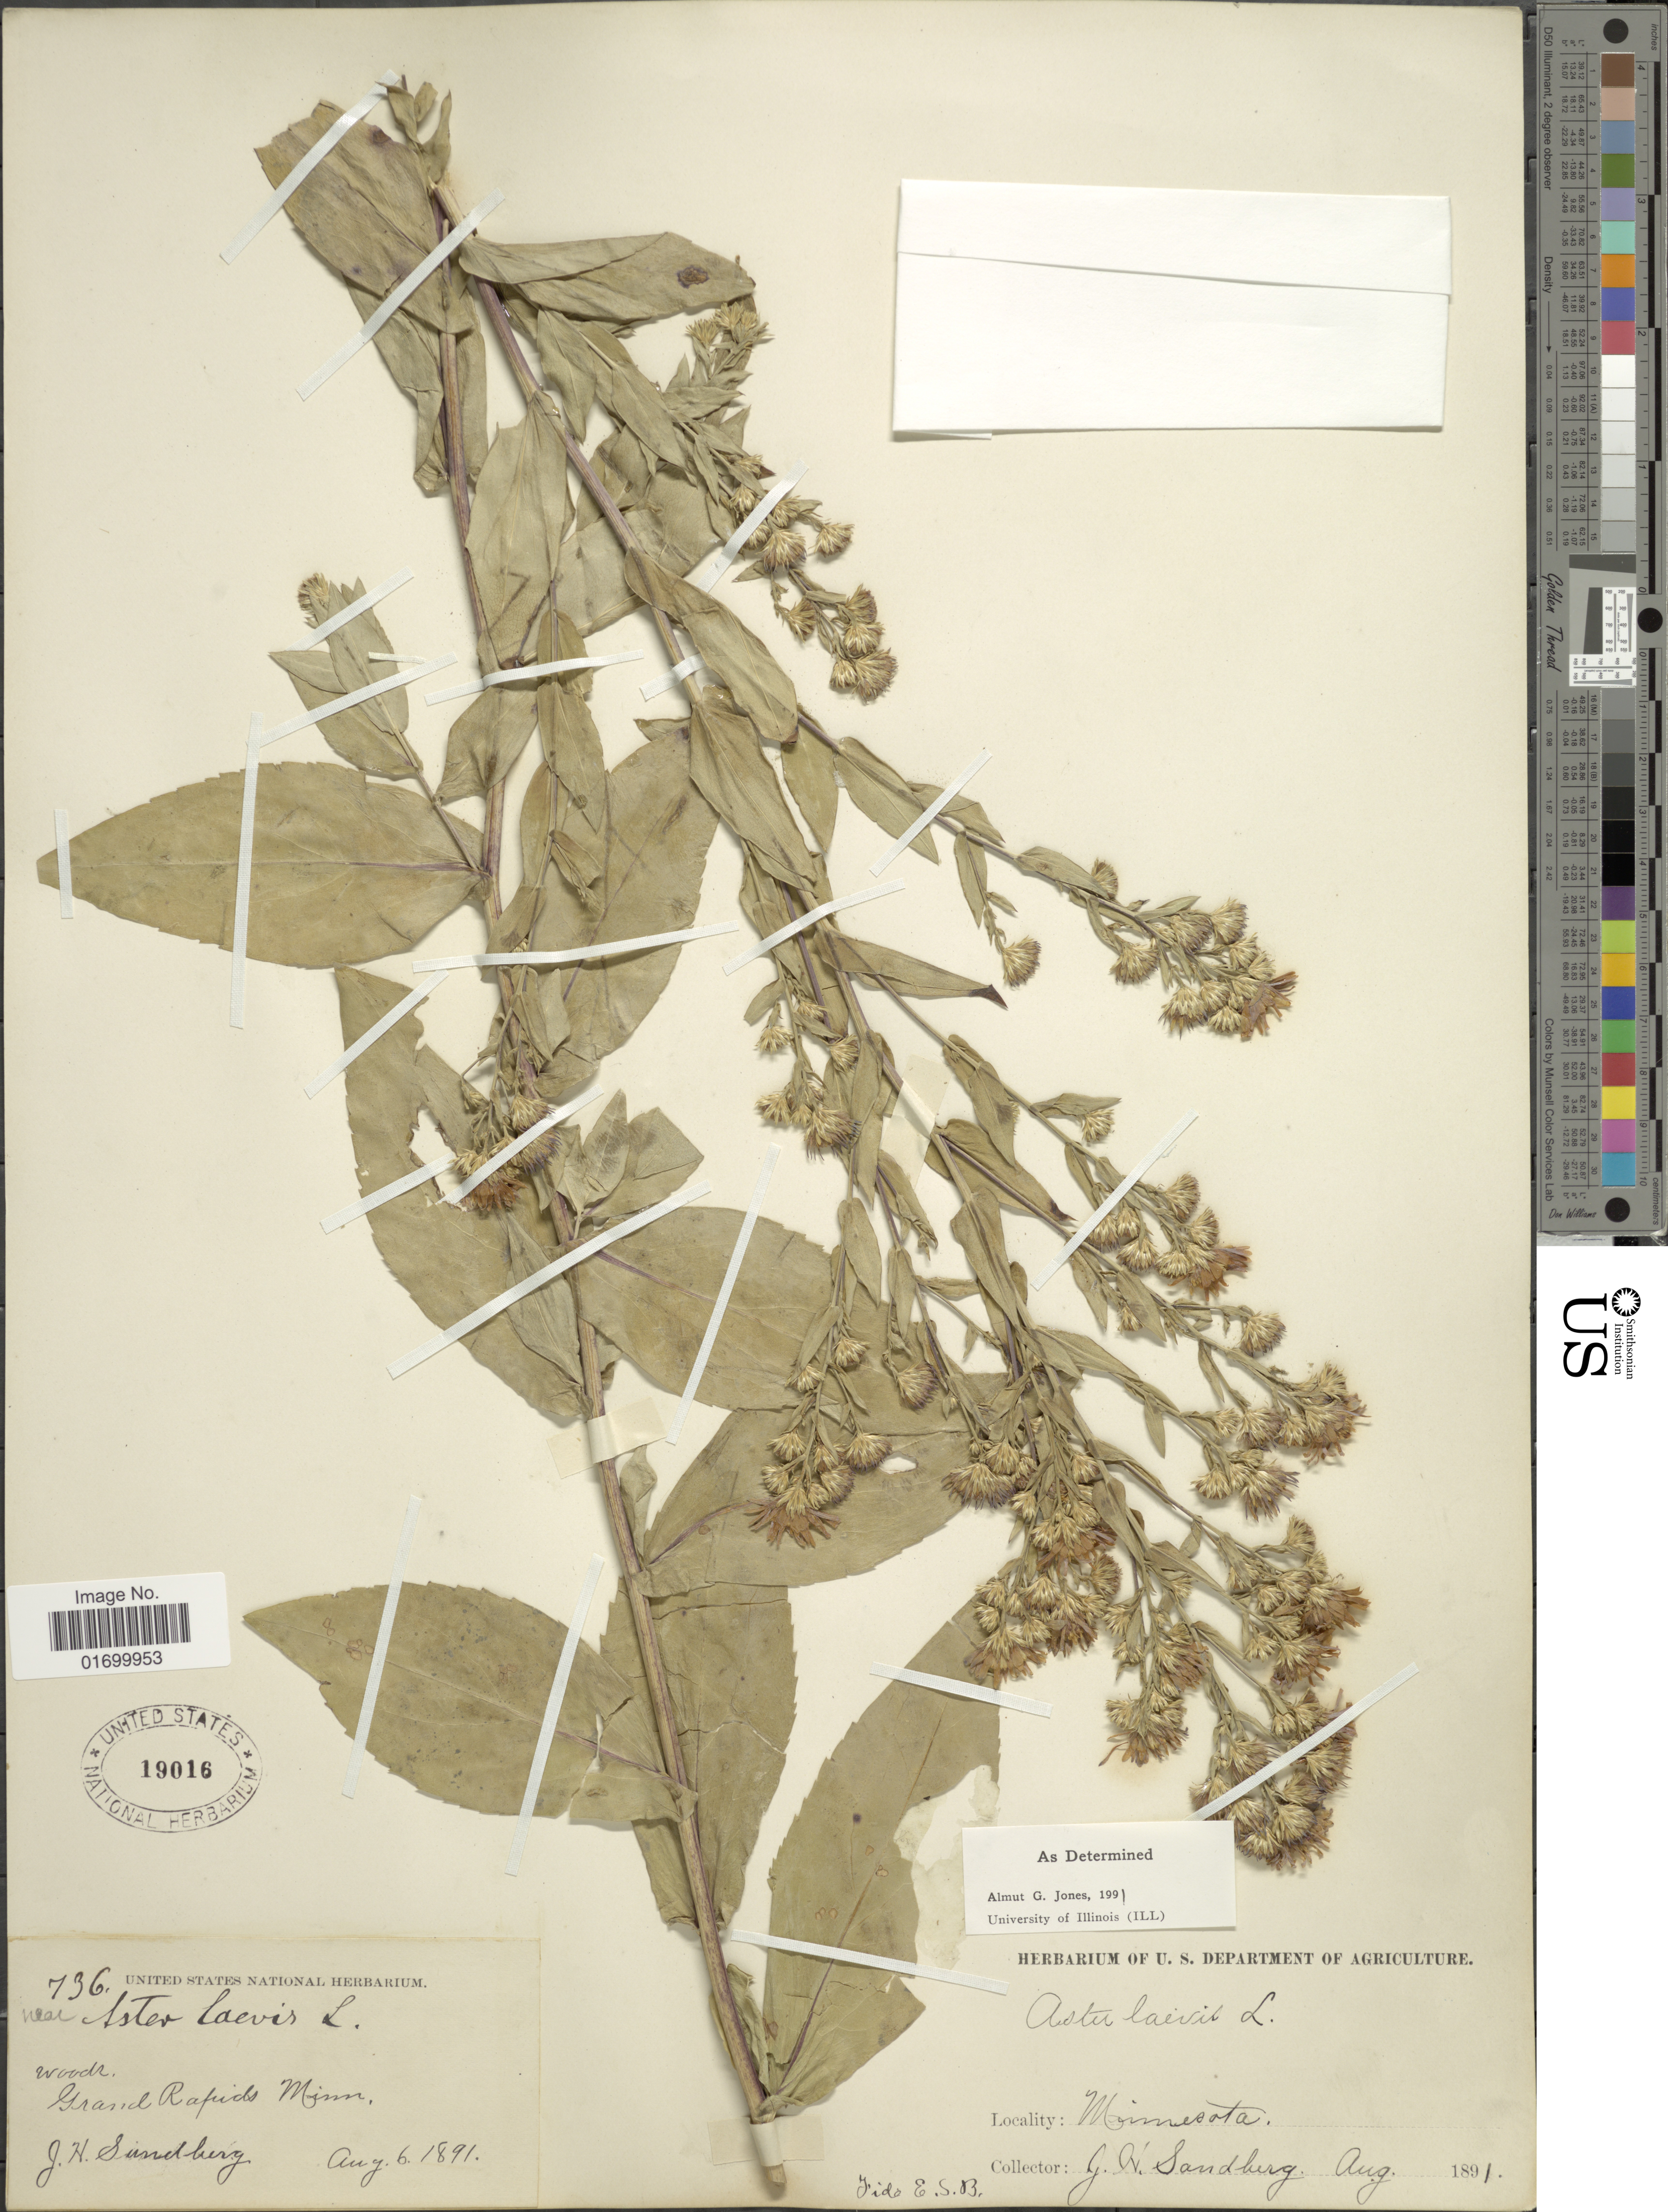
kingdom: Plantae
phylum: Tracheophyta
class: Magnoliopsida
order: Asterales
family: Asteraceae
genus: Symphyotrichum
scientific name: Symphyotrichum laeve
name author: (L.) Á. Löve & D. Löve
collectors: J. H. Sandberg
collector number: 736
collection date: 1891-08-06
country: United States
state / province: Minnesota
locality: Grand Rapids Minn.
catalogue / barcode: US 19016